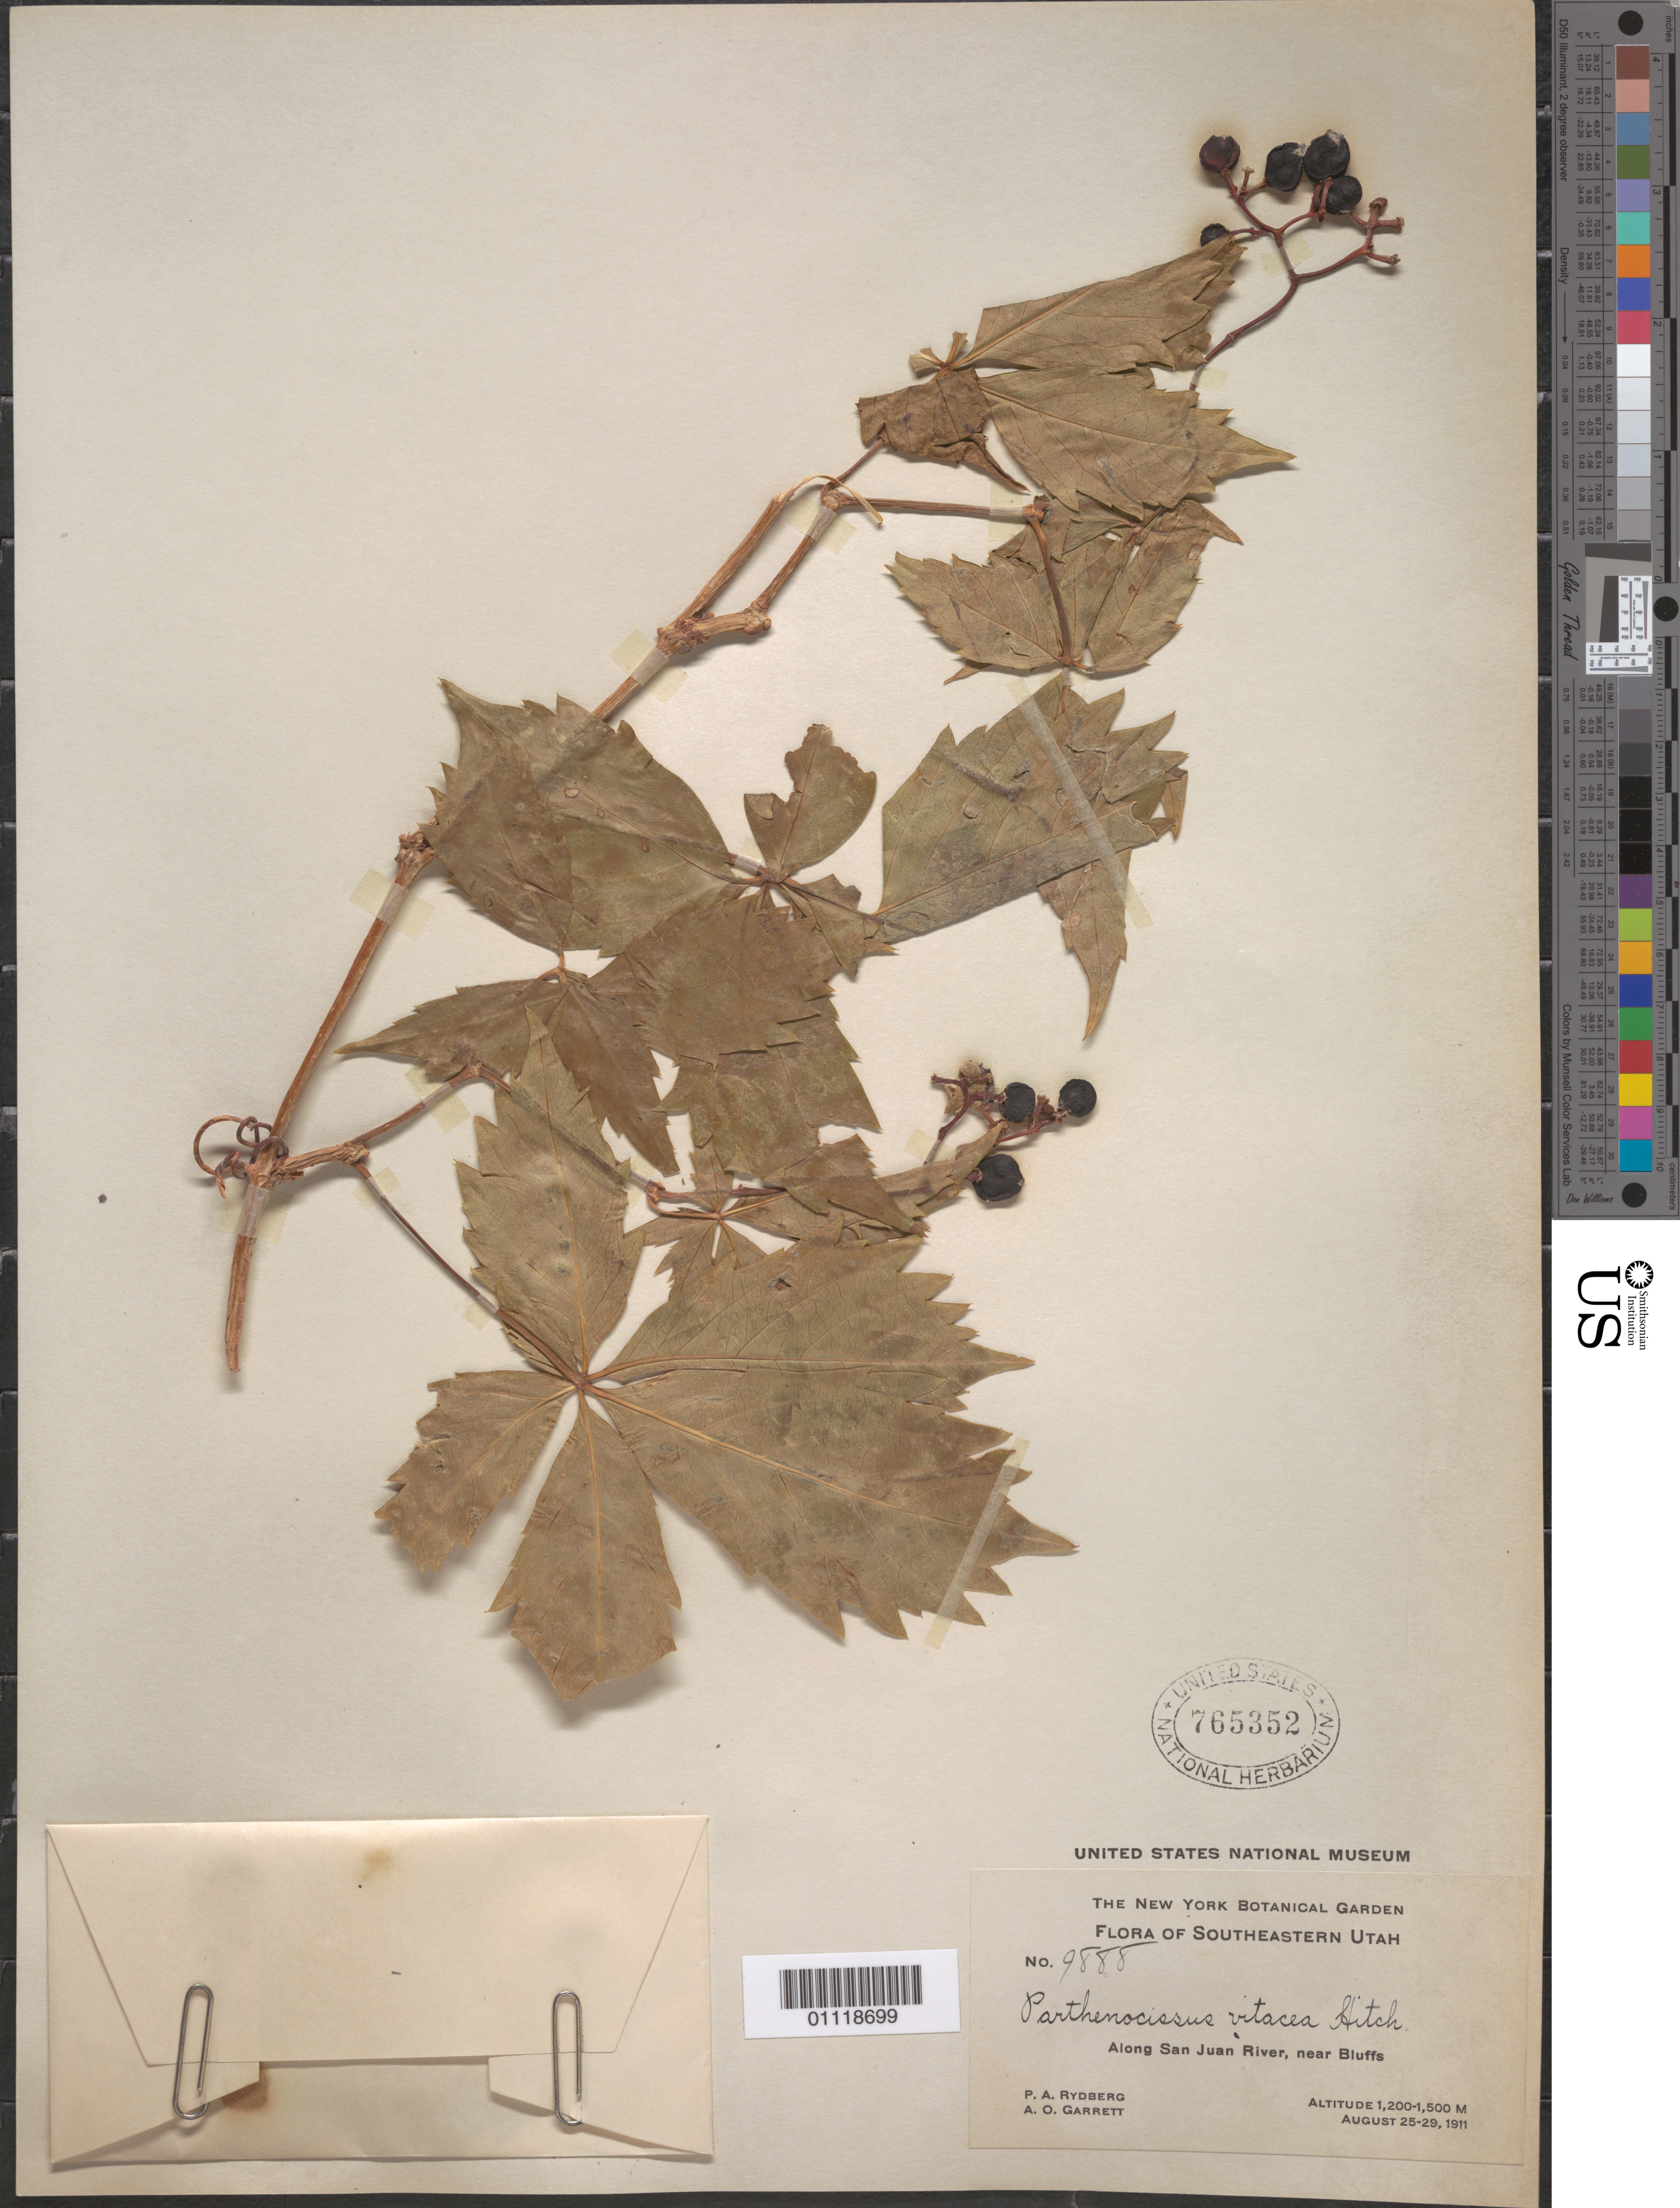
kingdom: Plantae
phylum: Tracheophyta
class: Magnoliopsida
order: Vitales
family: Vitaceae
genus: Parthenocissus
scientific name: Parthenocissus vitacea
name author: (Knerr) Hitchc.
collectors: P. A. Rydberg & A. O. Garrett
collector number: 9888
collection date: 1911-08-25/1911-08-29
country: United States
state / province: Utah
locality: Along San Juan River, near Bluffs.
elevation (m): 1200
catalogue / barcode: US 765352